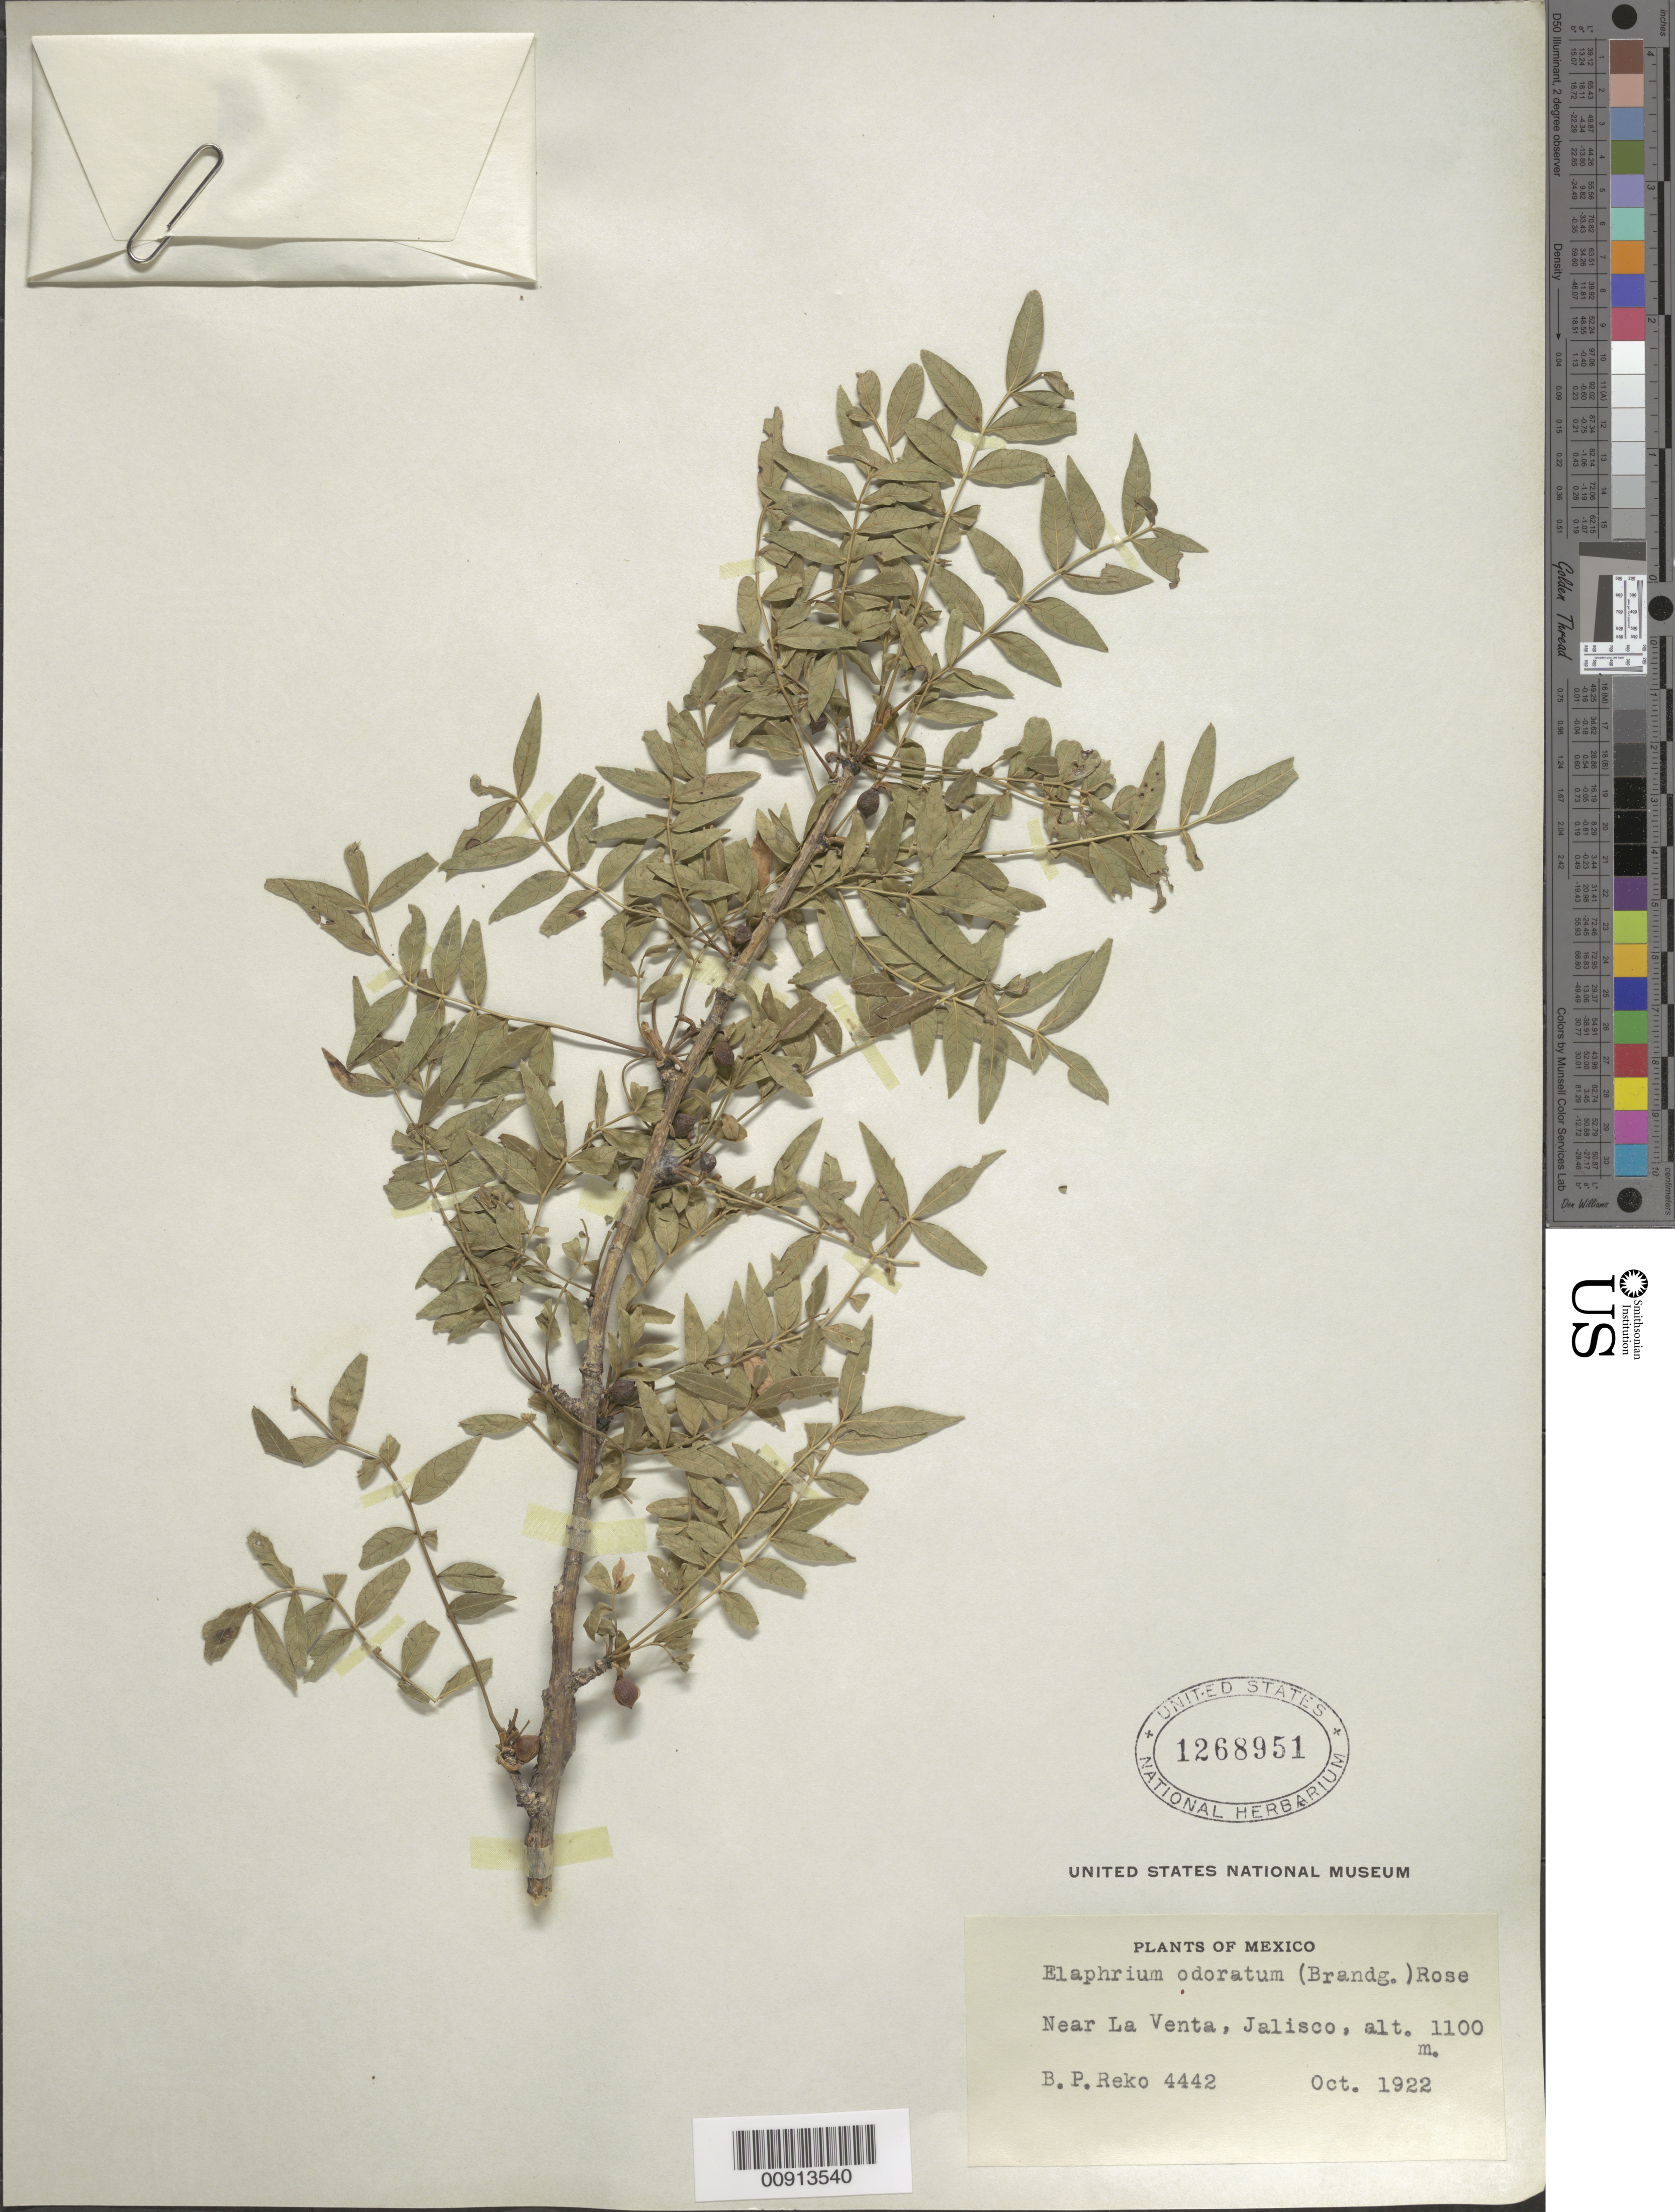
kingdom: Plantae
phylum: Tracheophyta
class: Magnoliopsida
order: Sapindales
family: Burseraceae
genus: Bursera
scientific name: Bursera fagaroides var. elongata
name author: (Kunth) Engl.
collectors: B. P. Reko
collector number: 4442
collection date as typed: Oct 1922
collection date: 1922-10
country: Mexico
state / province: Jalisco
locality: Near La Venta, Jalisco.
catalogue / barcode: US 1268951